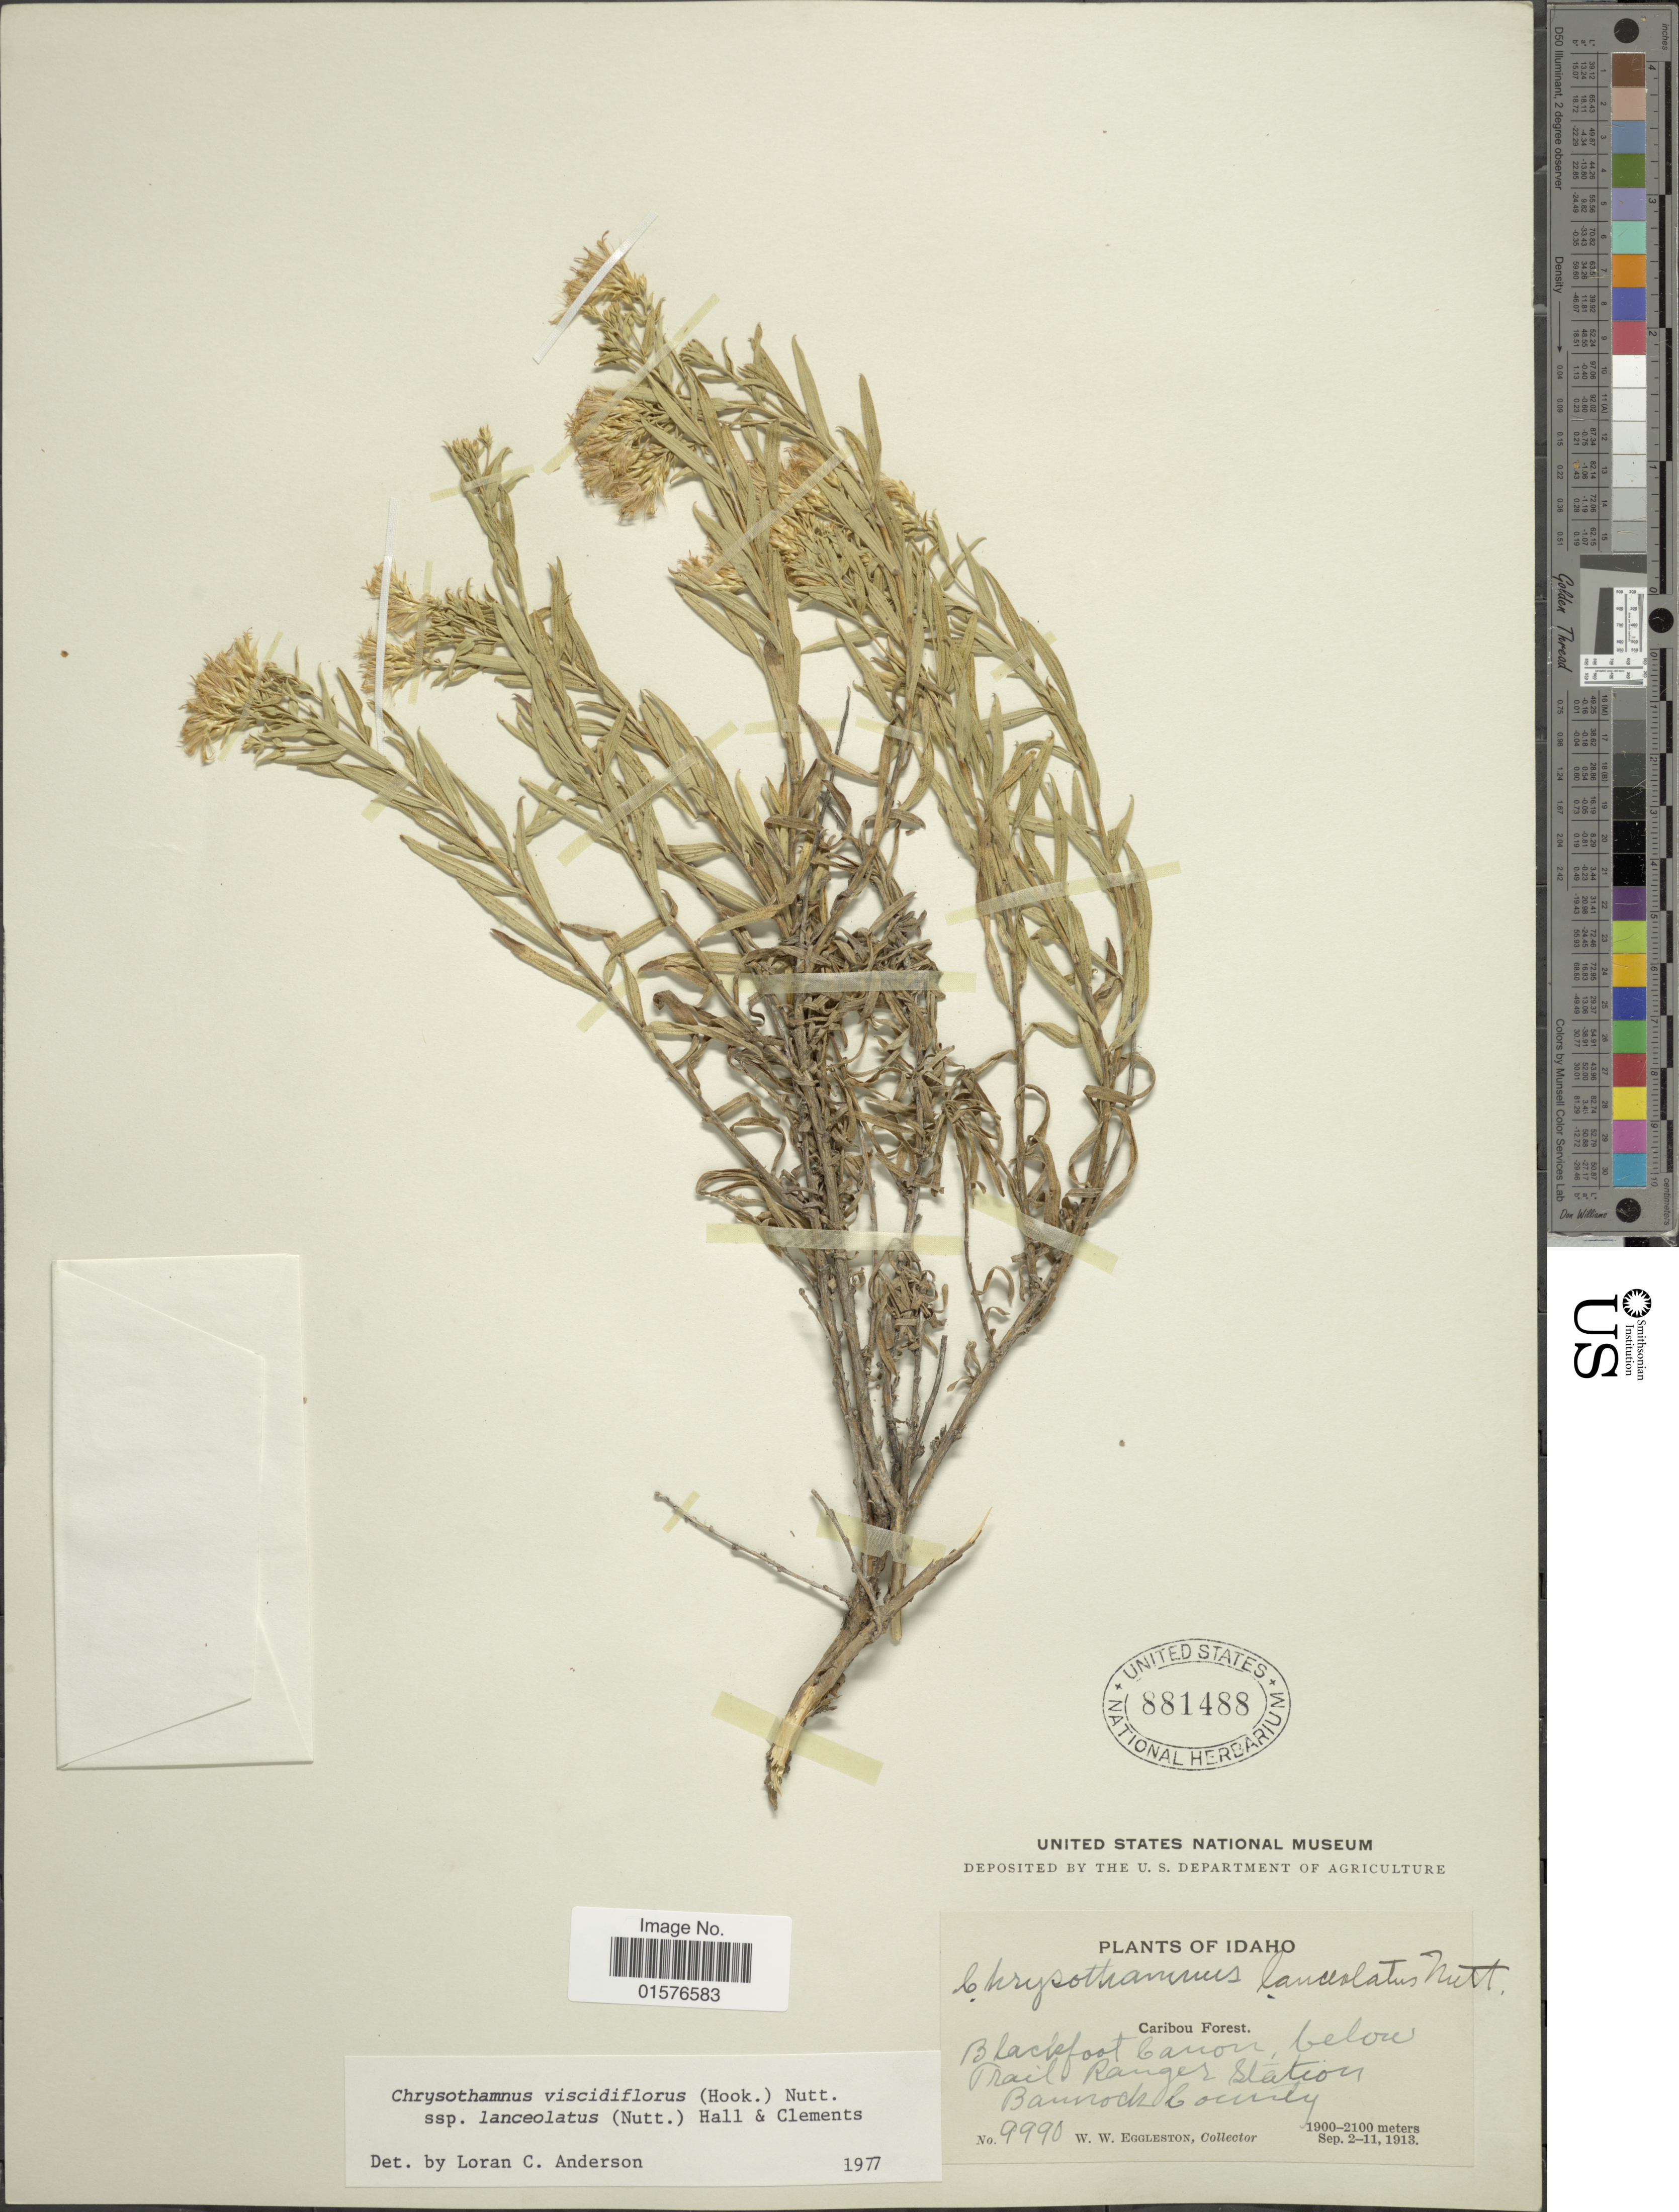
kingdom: Plantae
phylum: Tracheophyta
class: Magnoliopsida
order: Asterales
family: Asteraceae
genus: Chrysothamnus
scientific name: Chrysothamnus viscidiflorus subsp. lanceolatus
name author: (Nutt.) H.M. Hall & Clem.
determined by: Urbatsch, Lowell E., Curator (LSU), Louisiana State University (UNITED STATES)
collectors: W. W. Eggleston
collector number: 9990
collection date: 1913-09-02/1913-09-11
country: United States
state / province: Idaho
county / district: Bannock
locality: Caribou Forest, Blackfoot Canon, below trail Ranger Station Bannock County.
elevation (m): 1900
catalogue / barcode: US 881488